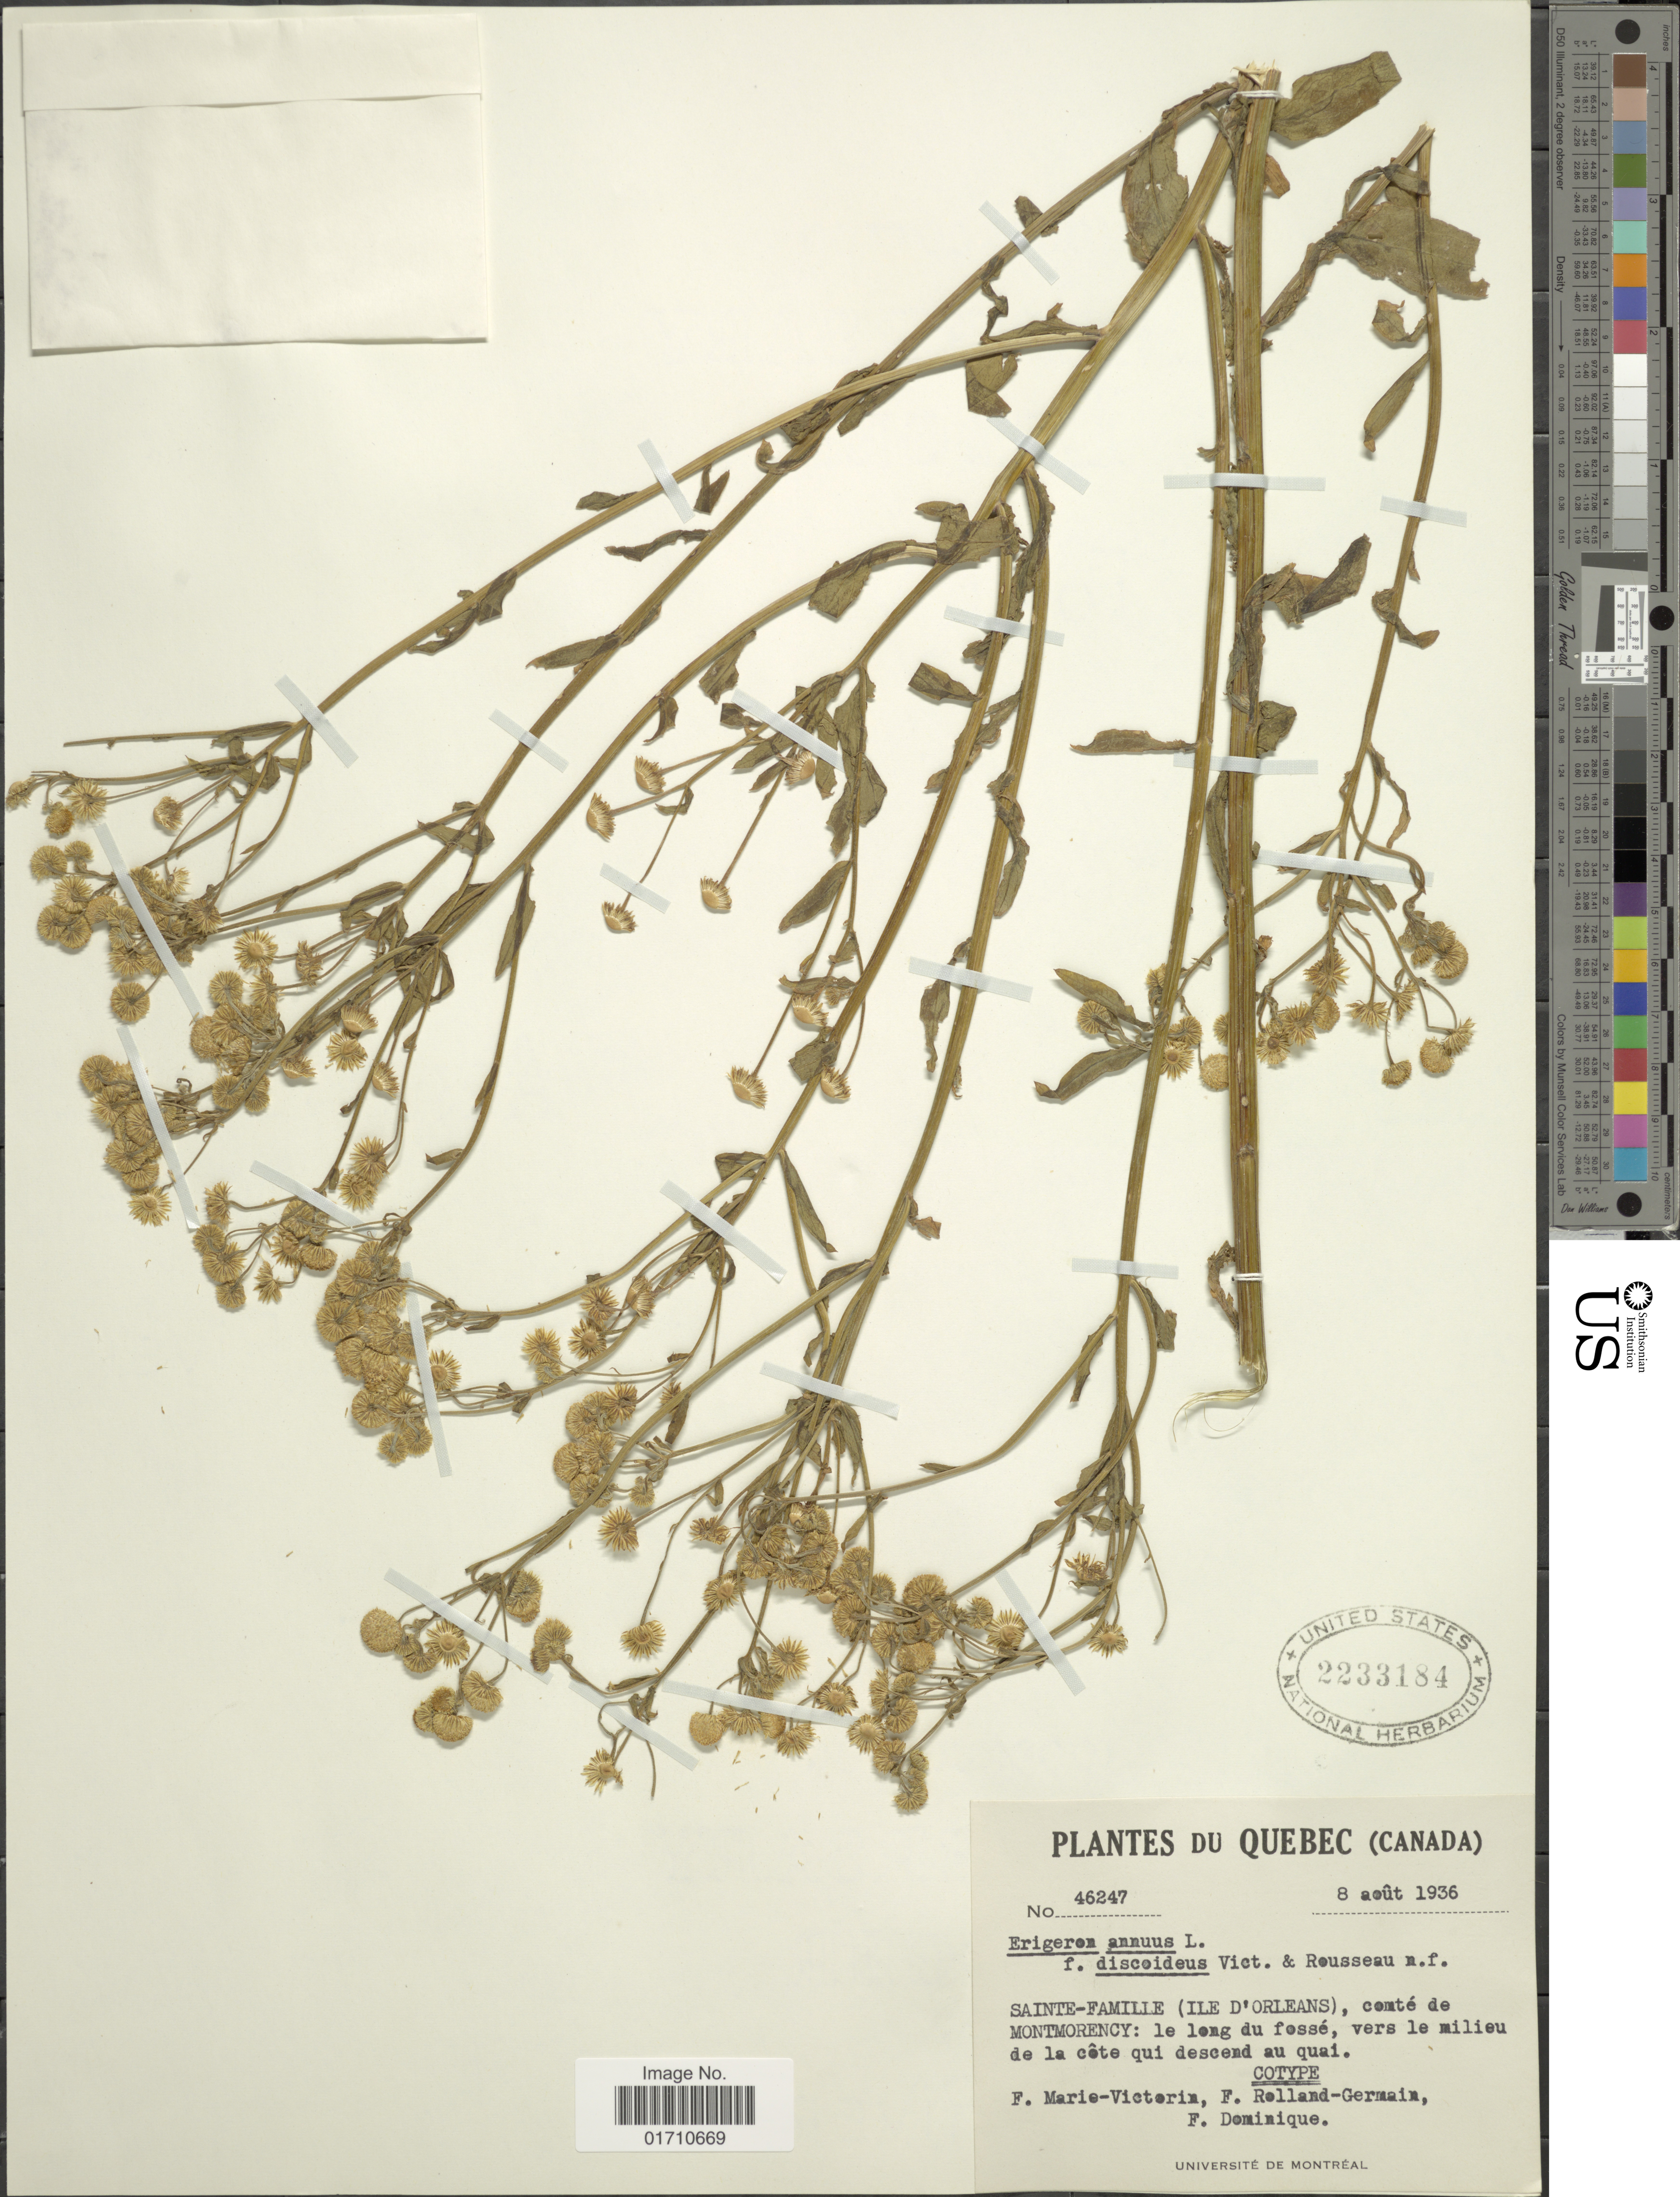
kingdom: Plantae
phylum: Tracheophyta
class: Magnoliopsida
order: Asterales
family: Asteraceae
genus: Erigeron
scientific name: Erigeron annuus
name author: (L.) Pers.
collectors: F. Marie-Victorin, Rolland-Germain & F. Dominique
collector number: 46247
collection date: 1936-08-08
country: Canada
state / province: Quebec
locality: Sainte-Familie (Ile D'Orleans), comté de Montmorency: le long du fossé, vers le milieu de la côte qui descend au quai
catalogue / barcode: US 2233184